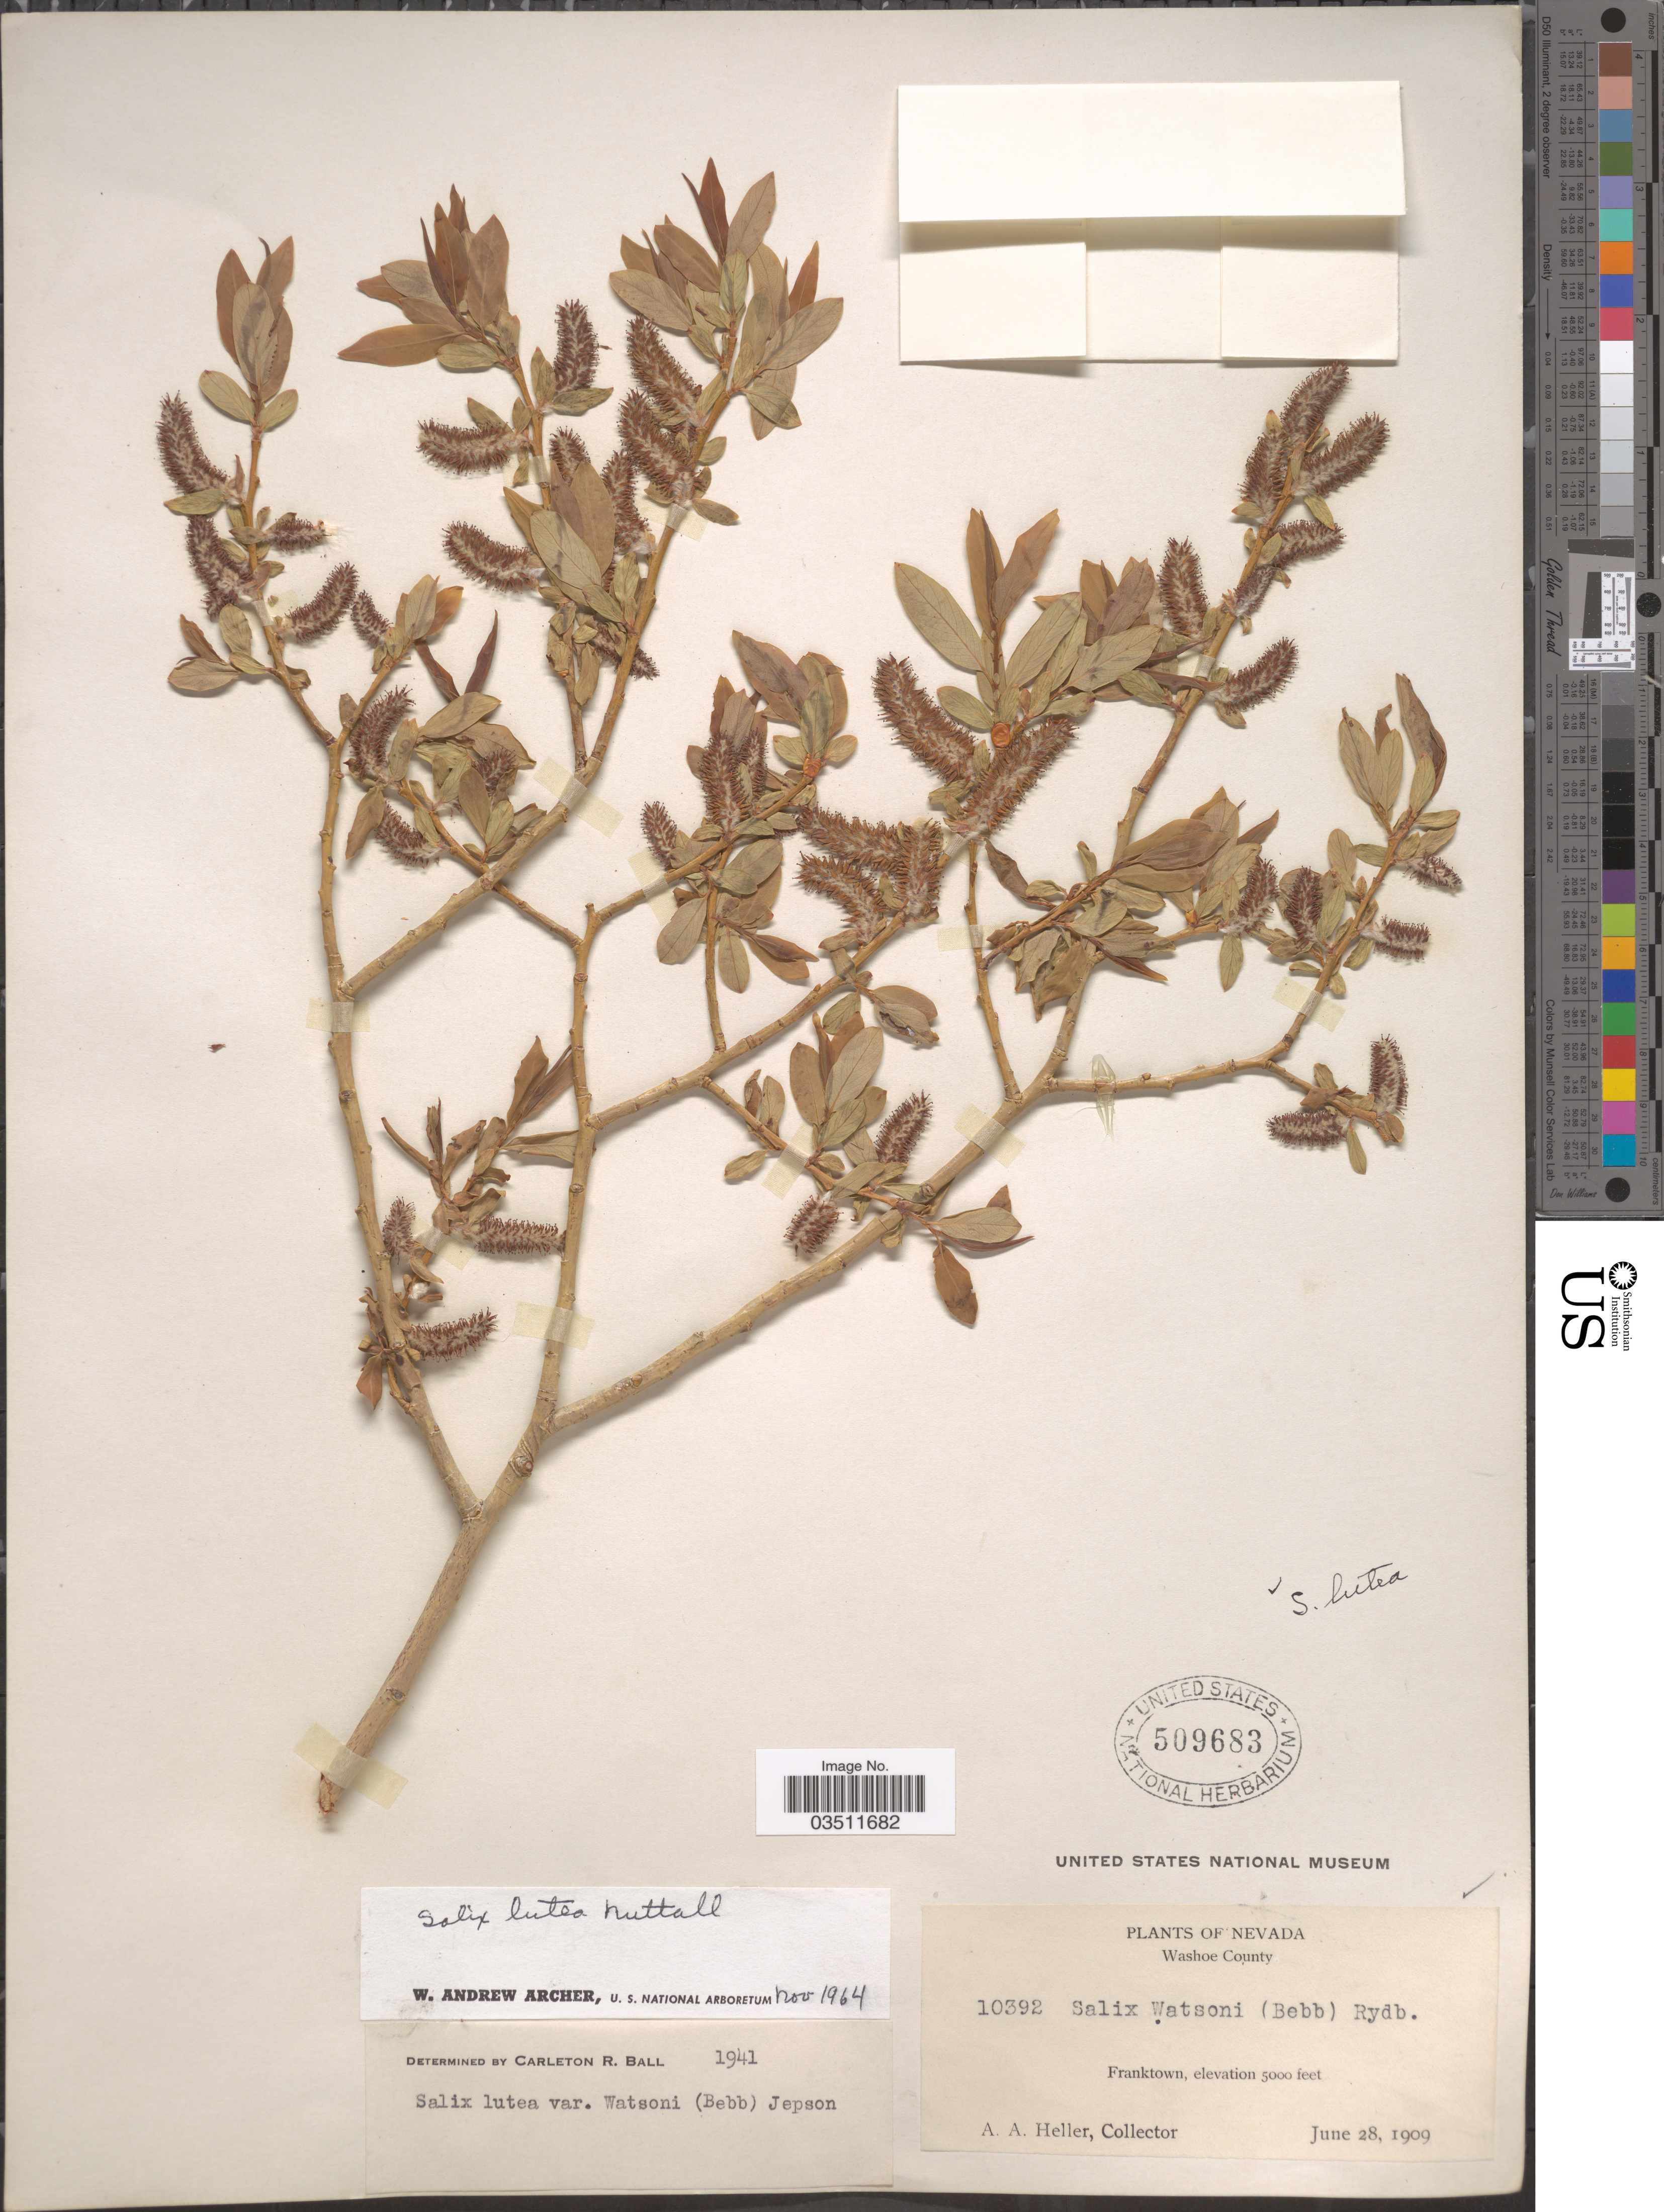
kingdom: Plantae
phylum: Tracheophyta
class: Magnoliopsida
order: Malpighiales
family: Salicaceae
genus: Salix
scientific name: Salix lutea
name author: Nutt.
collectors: A. A. Heller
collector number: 10392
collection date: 1909-06-28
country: United States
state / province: Nevada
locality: Washoe County. Franktown.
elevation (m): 1524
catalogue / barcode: US 509683